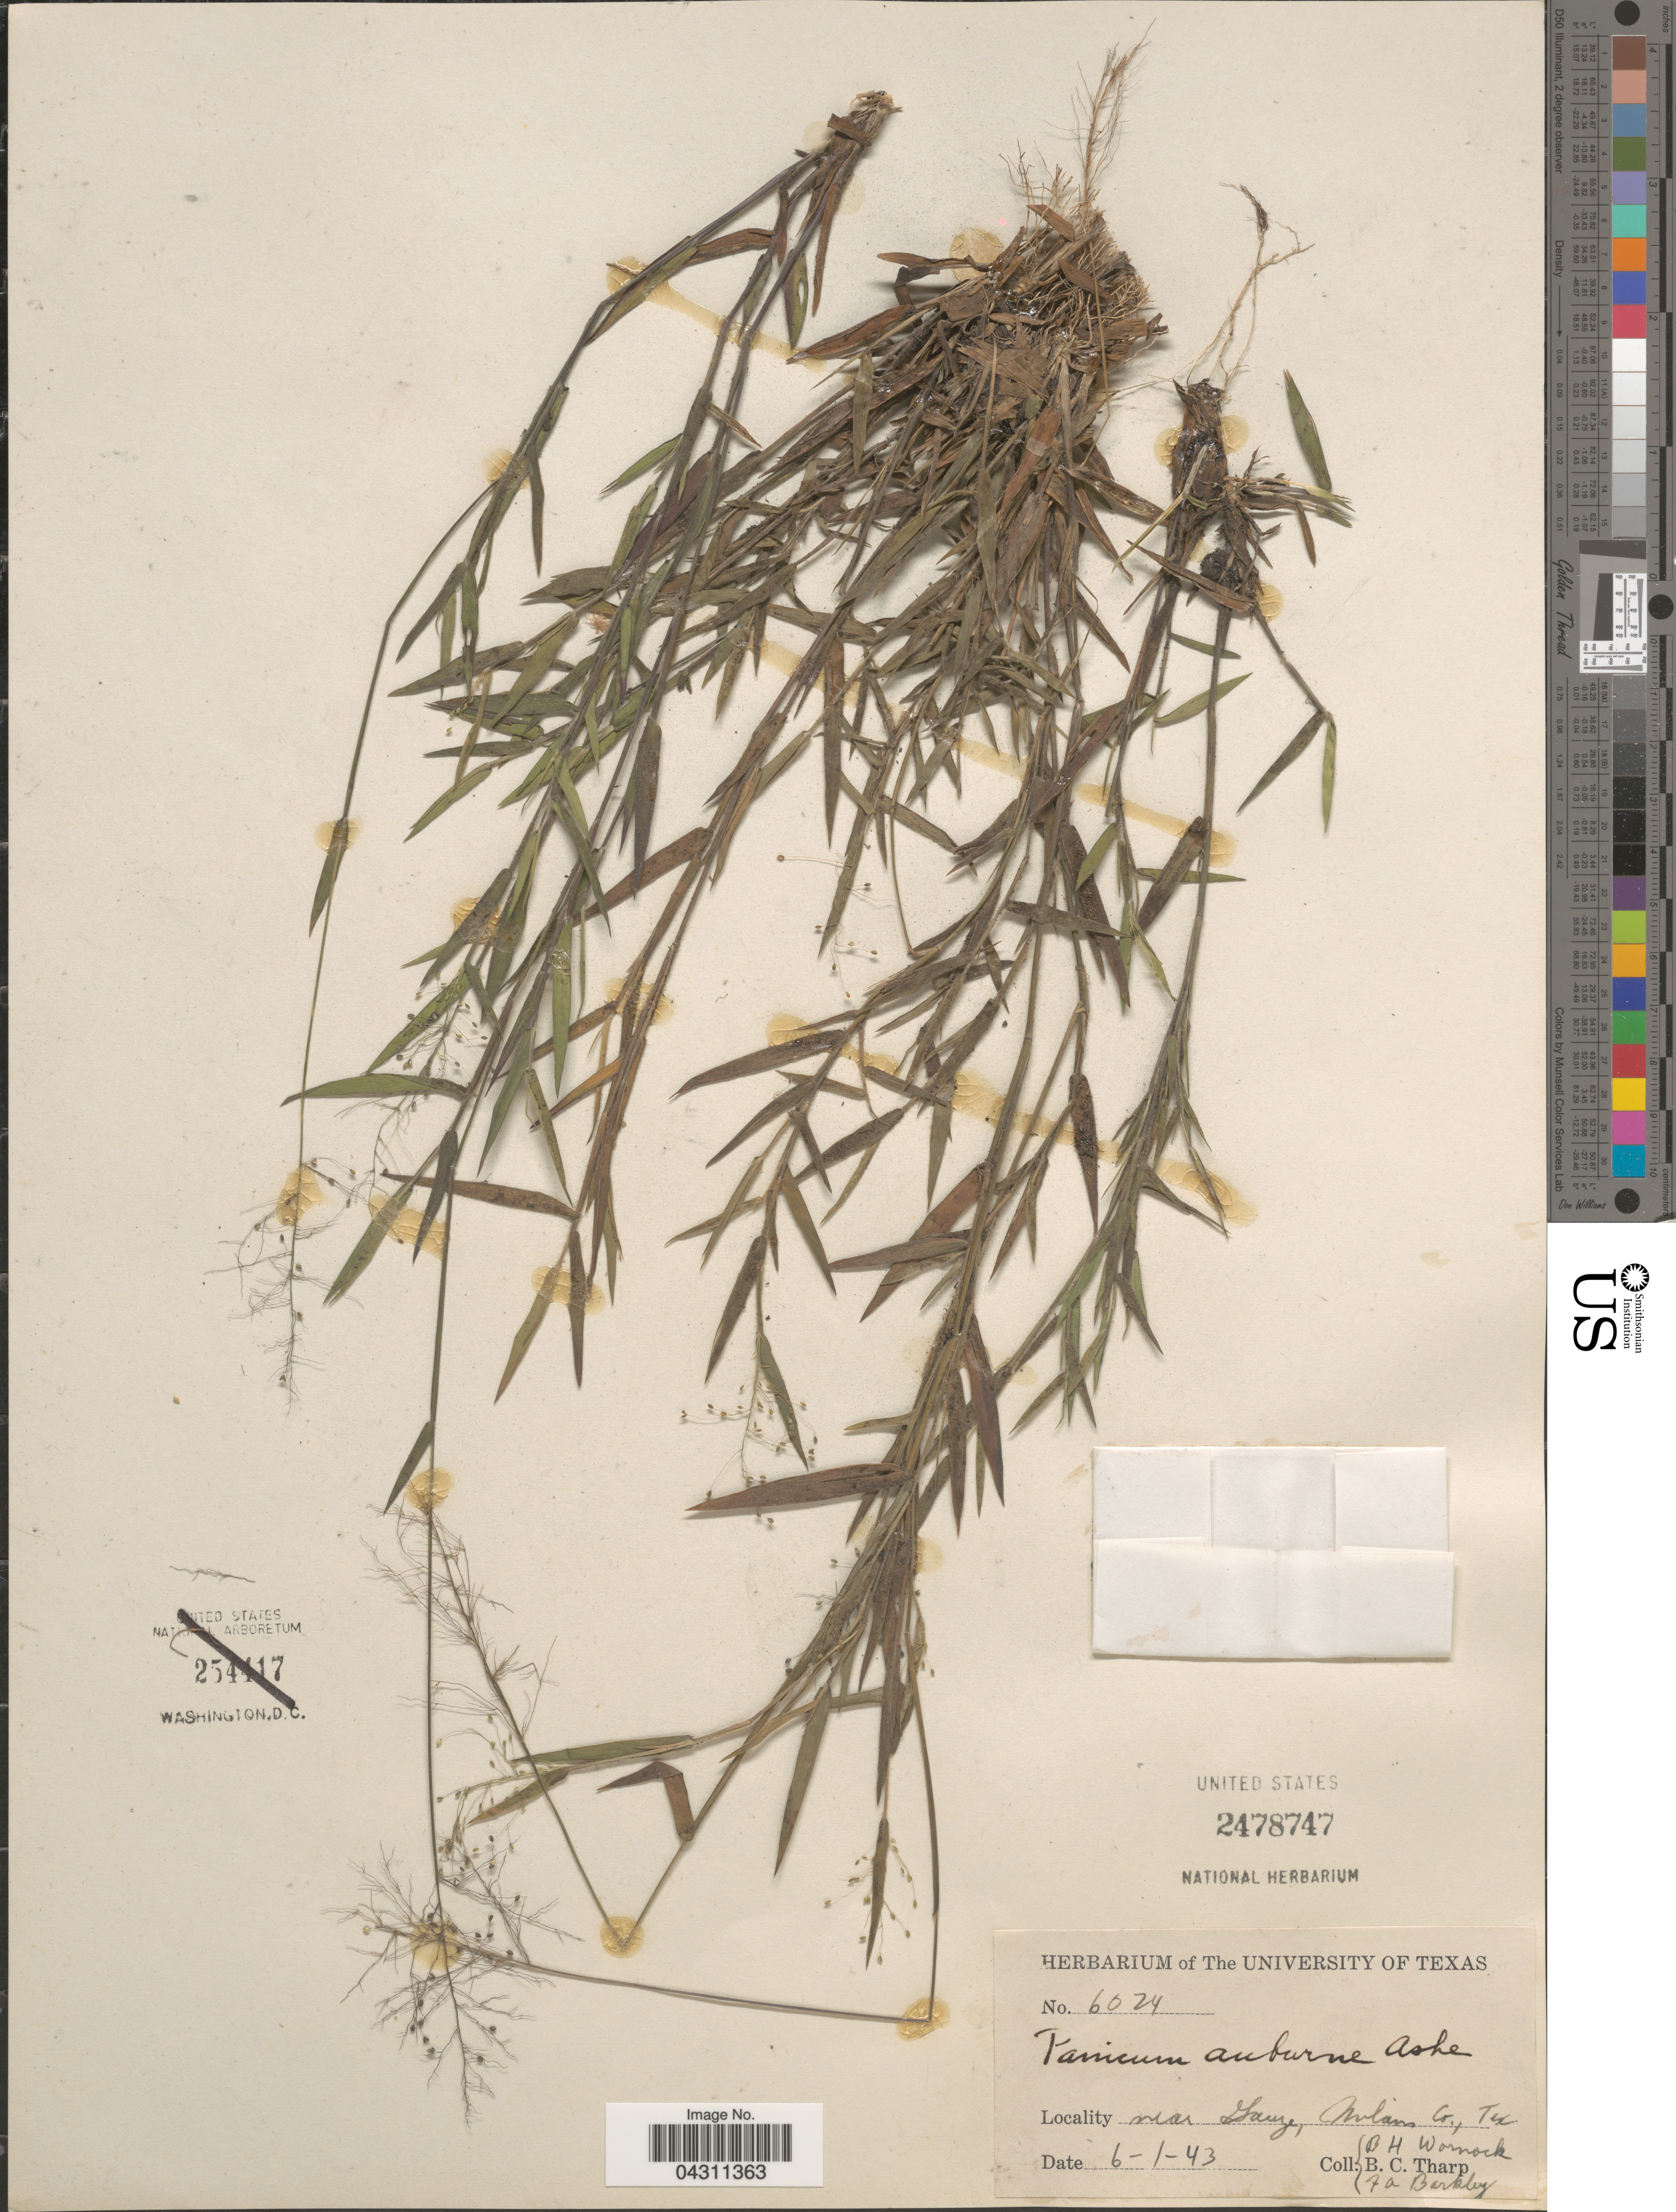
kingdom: Plantae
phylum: Tracheophyta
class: Liliopsida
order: Poales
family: Poaceae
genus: Dichanthelium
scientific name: Dichanthelium sphaerocarpon var. sphaerocarpon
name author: (Elliott) Gould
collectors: B. H. Warnock, B. C. Tharp & F. A. Barkley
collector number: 6024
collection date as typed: Transcribed d/m/y: 1/6/43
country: United States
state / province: Texas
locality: Near Gauze, Milam Co..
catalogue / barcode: US 2478747